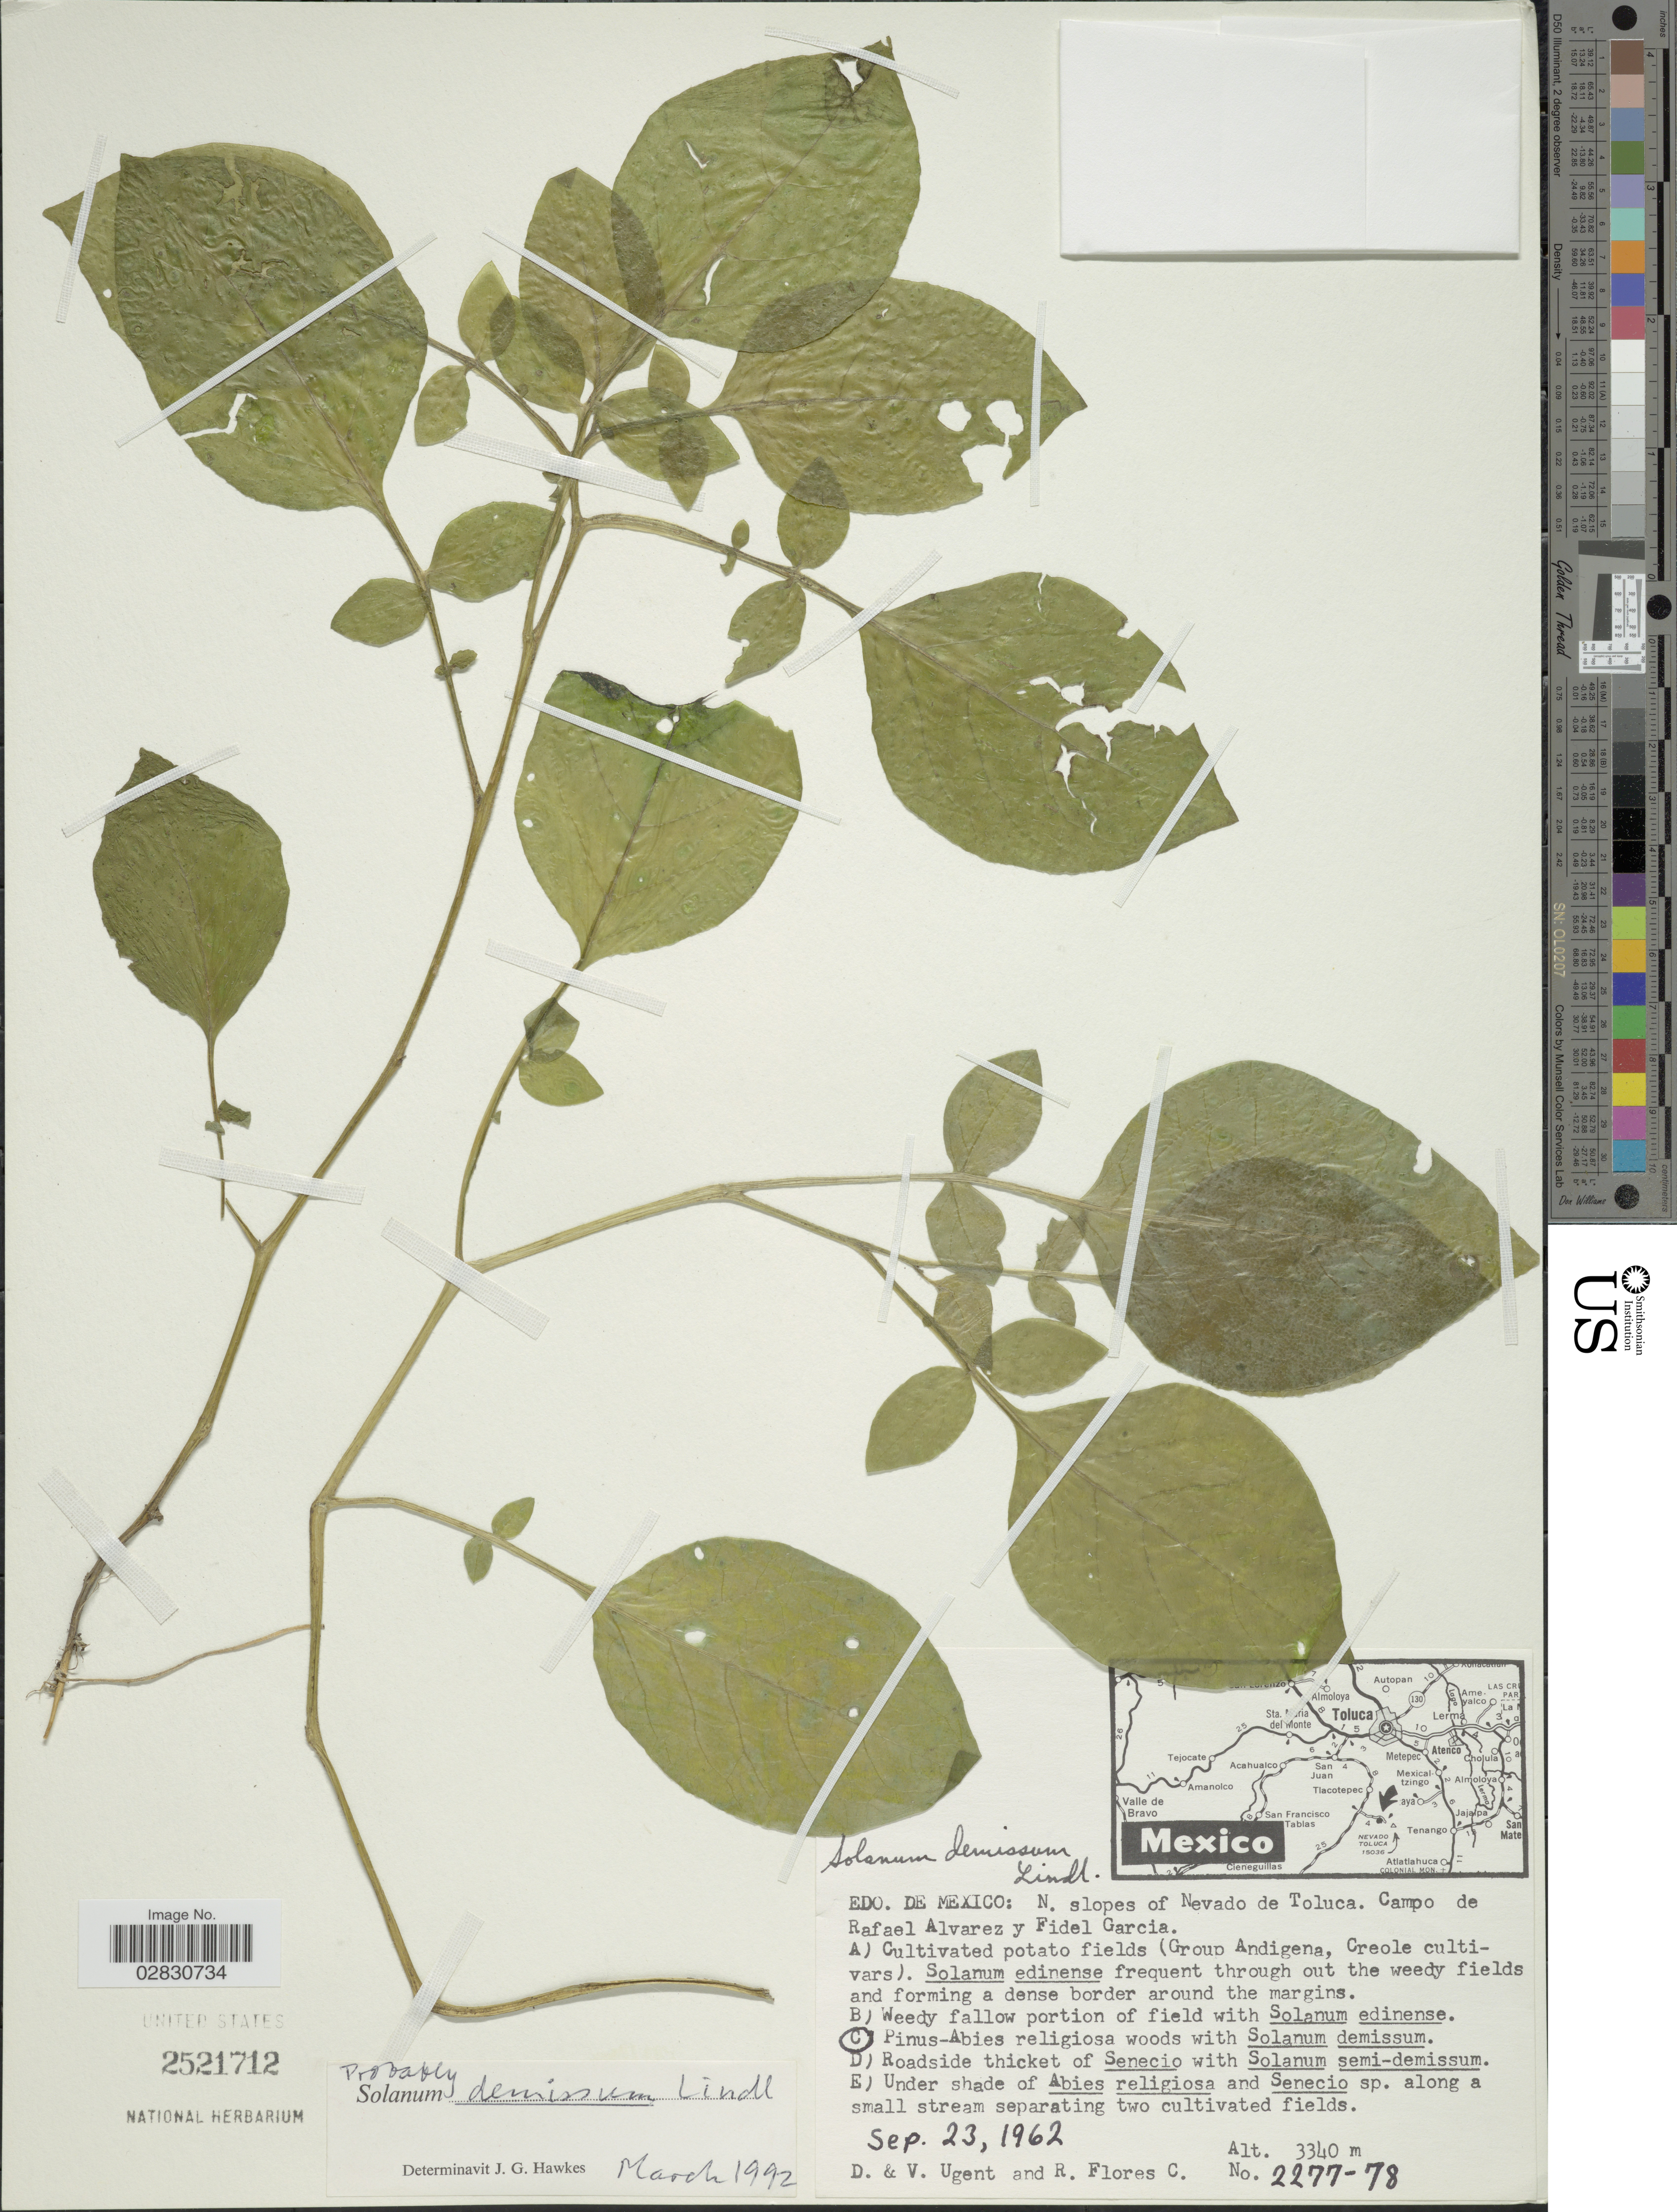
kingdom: Plantae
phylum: Tracheophyta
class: Magnoliopsida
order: Solanales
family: Solanaceae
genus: Solanum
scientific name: Solanum demissum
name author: Lindl.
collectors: D. Ugent, V. Ugent & R. Flores-C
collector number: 2277-78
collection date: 1962-09-23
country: Mexico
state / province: México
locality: Edo. De Mexico: N. slopes of Nevado de Toluca, Campo de Rafael Alvarez y Fidel Garcia.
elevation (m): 3340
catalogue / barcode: US 2521712